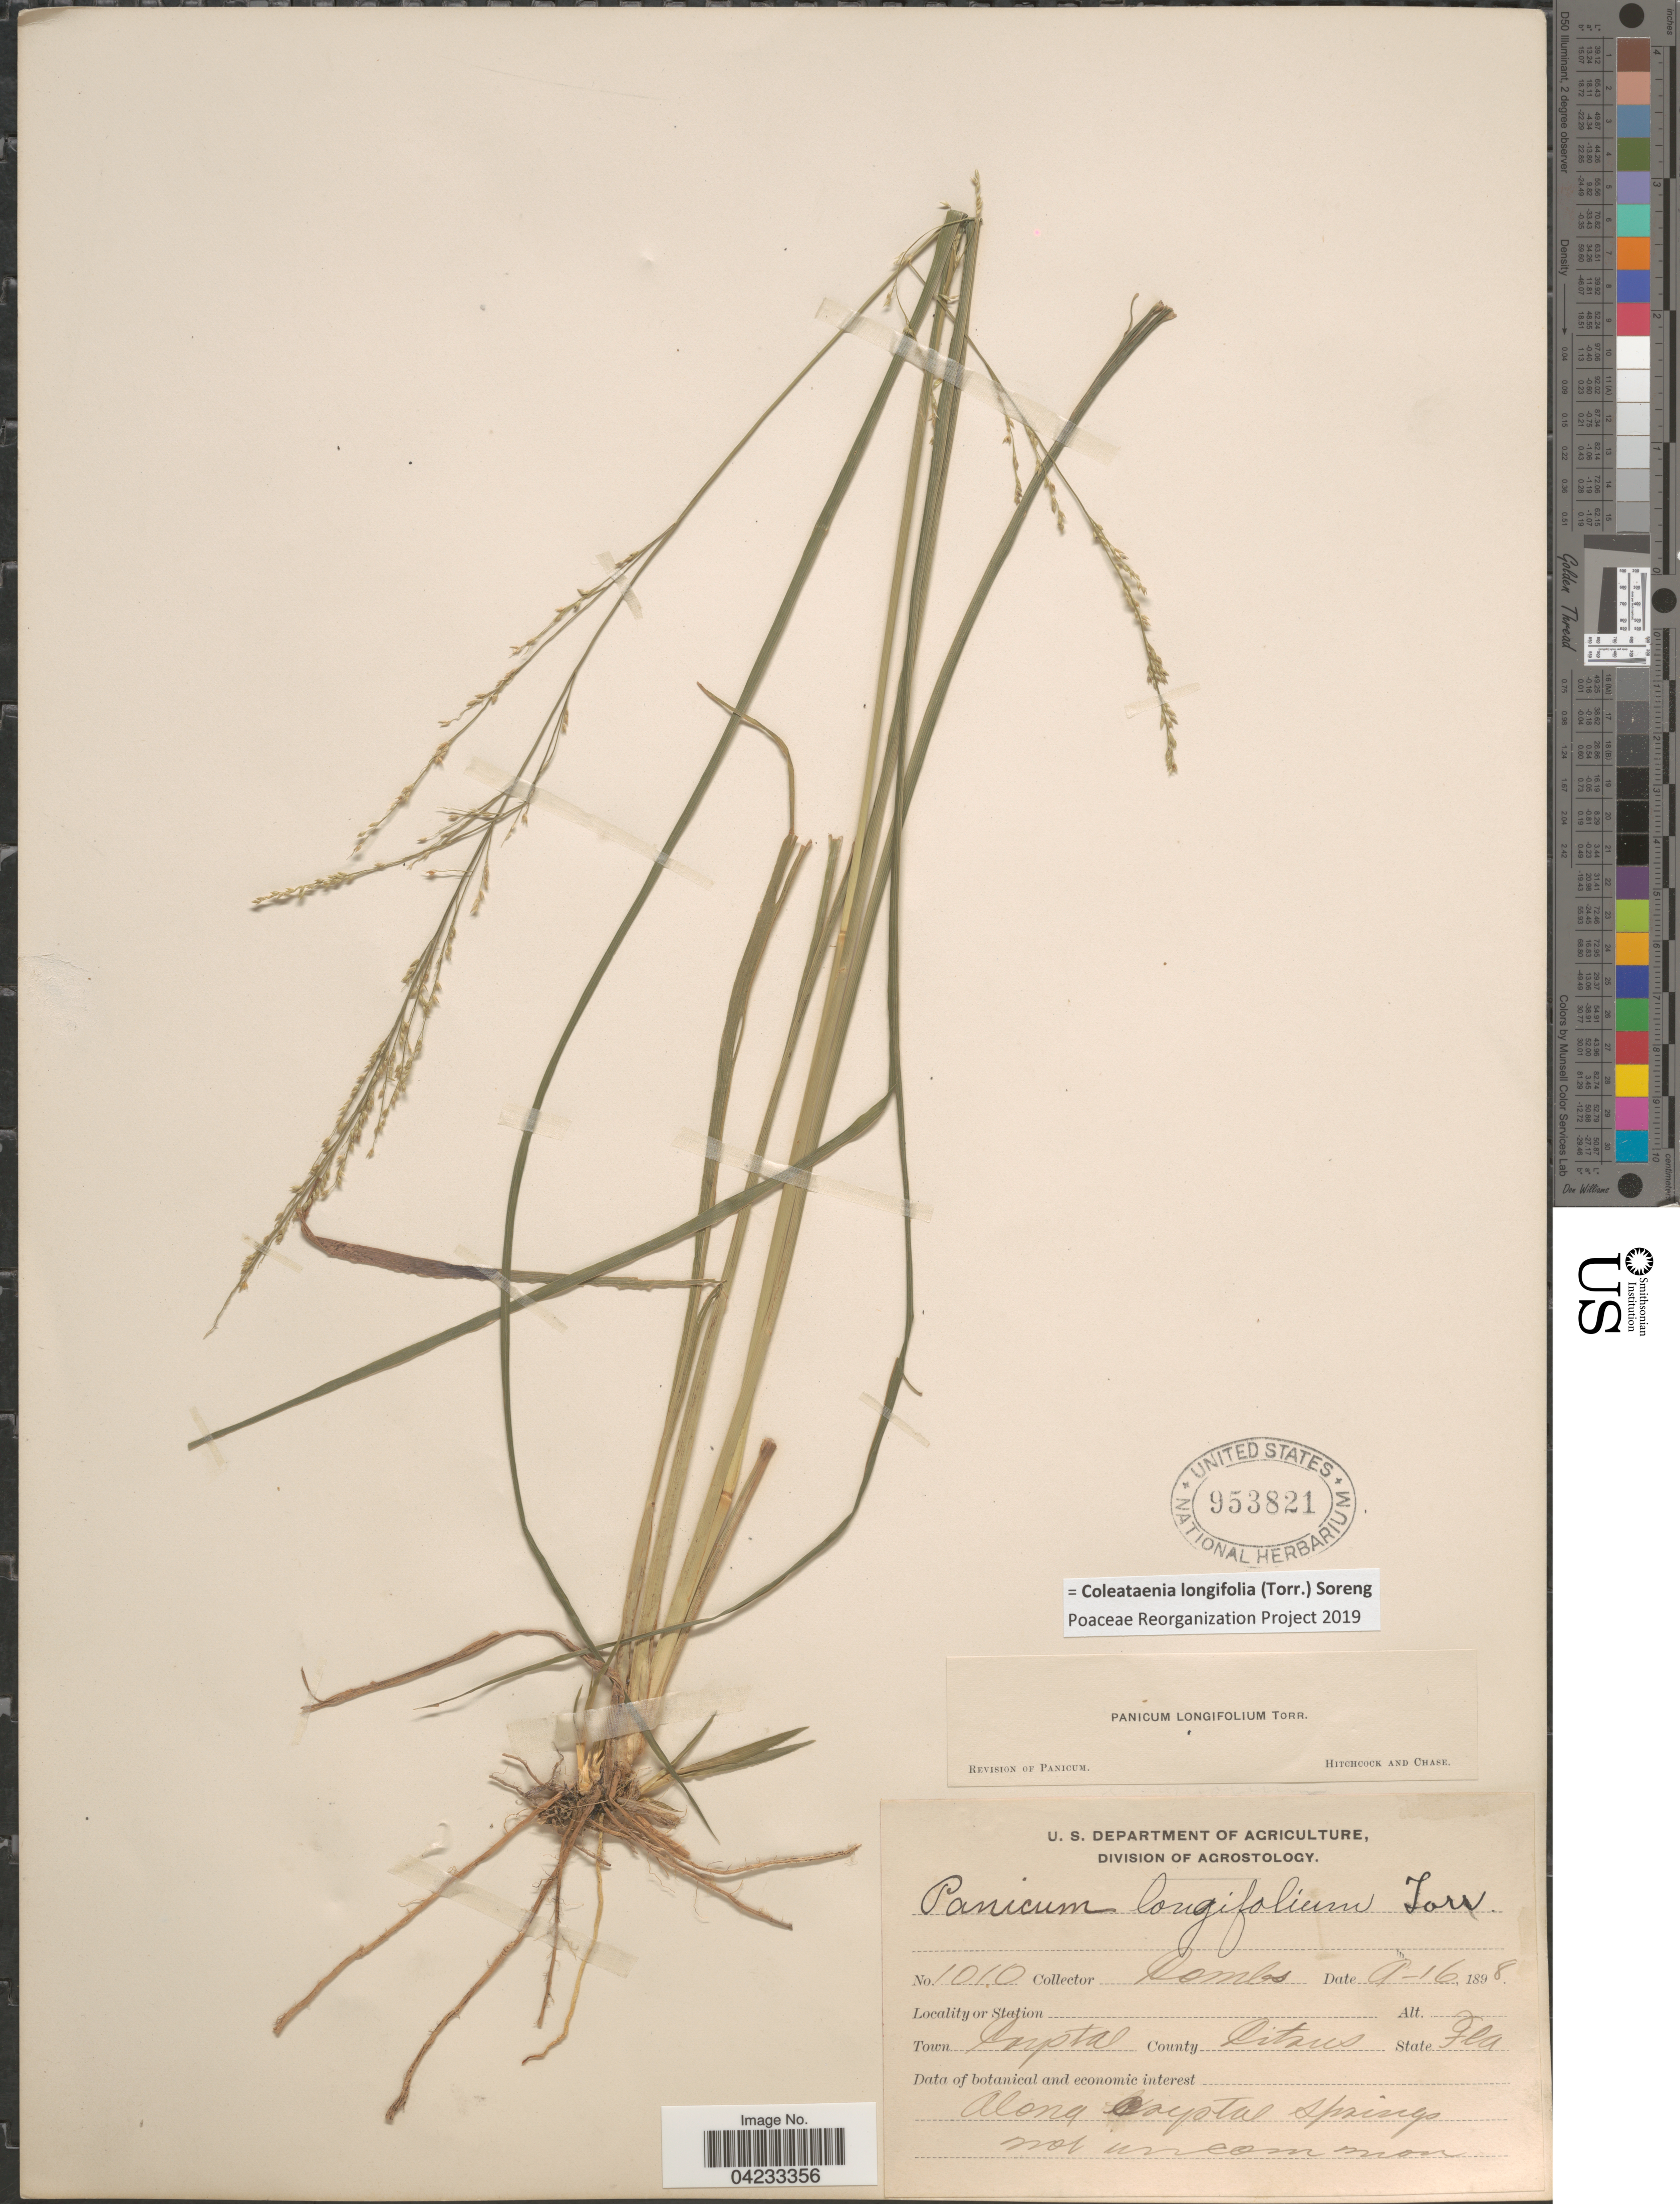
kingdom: Plantae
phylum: Tracheophyta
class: Liliopsida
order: Poales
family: Poaceae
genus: Coleataenia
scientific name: Coleataenia longifolia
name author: (Torr.) Soreng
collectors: -. Combs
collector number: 1010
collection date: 1898-09-16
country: United States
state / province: Florida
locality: Town Capital. County Citrus. Along Cayotal Springs.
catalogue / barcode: US 953821